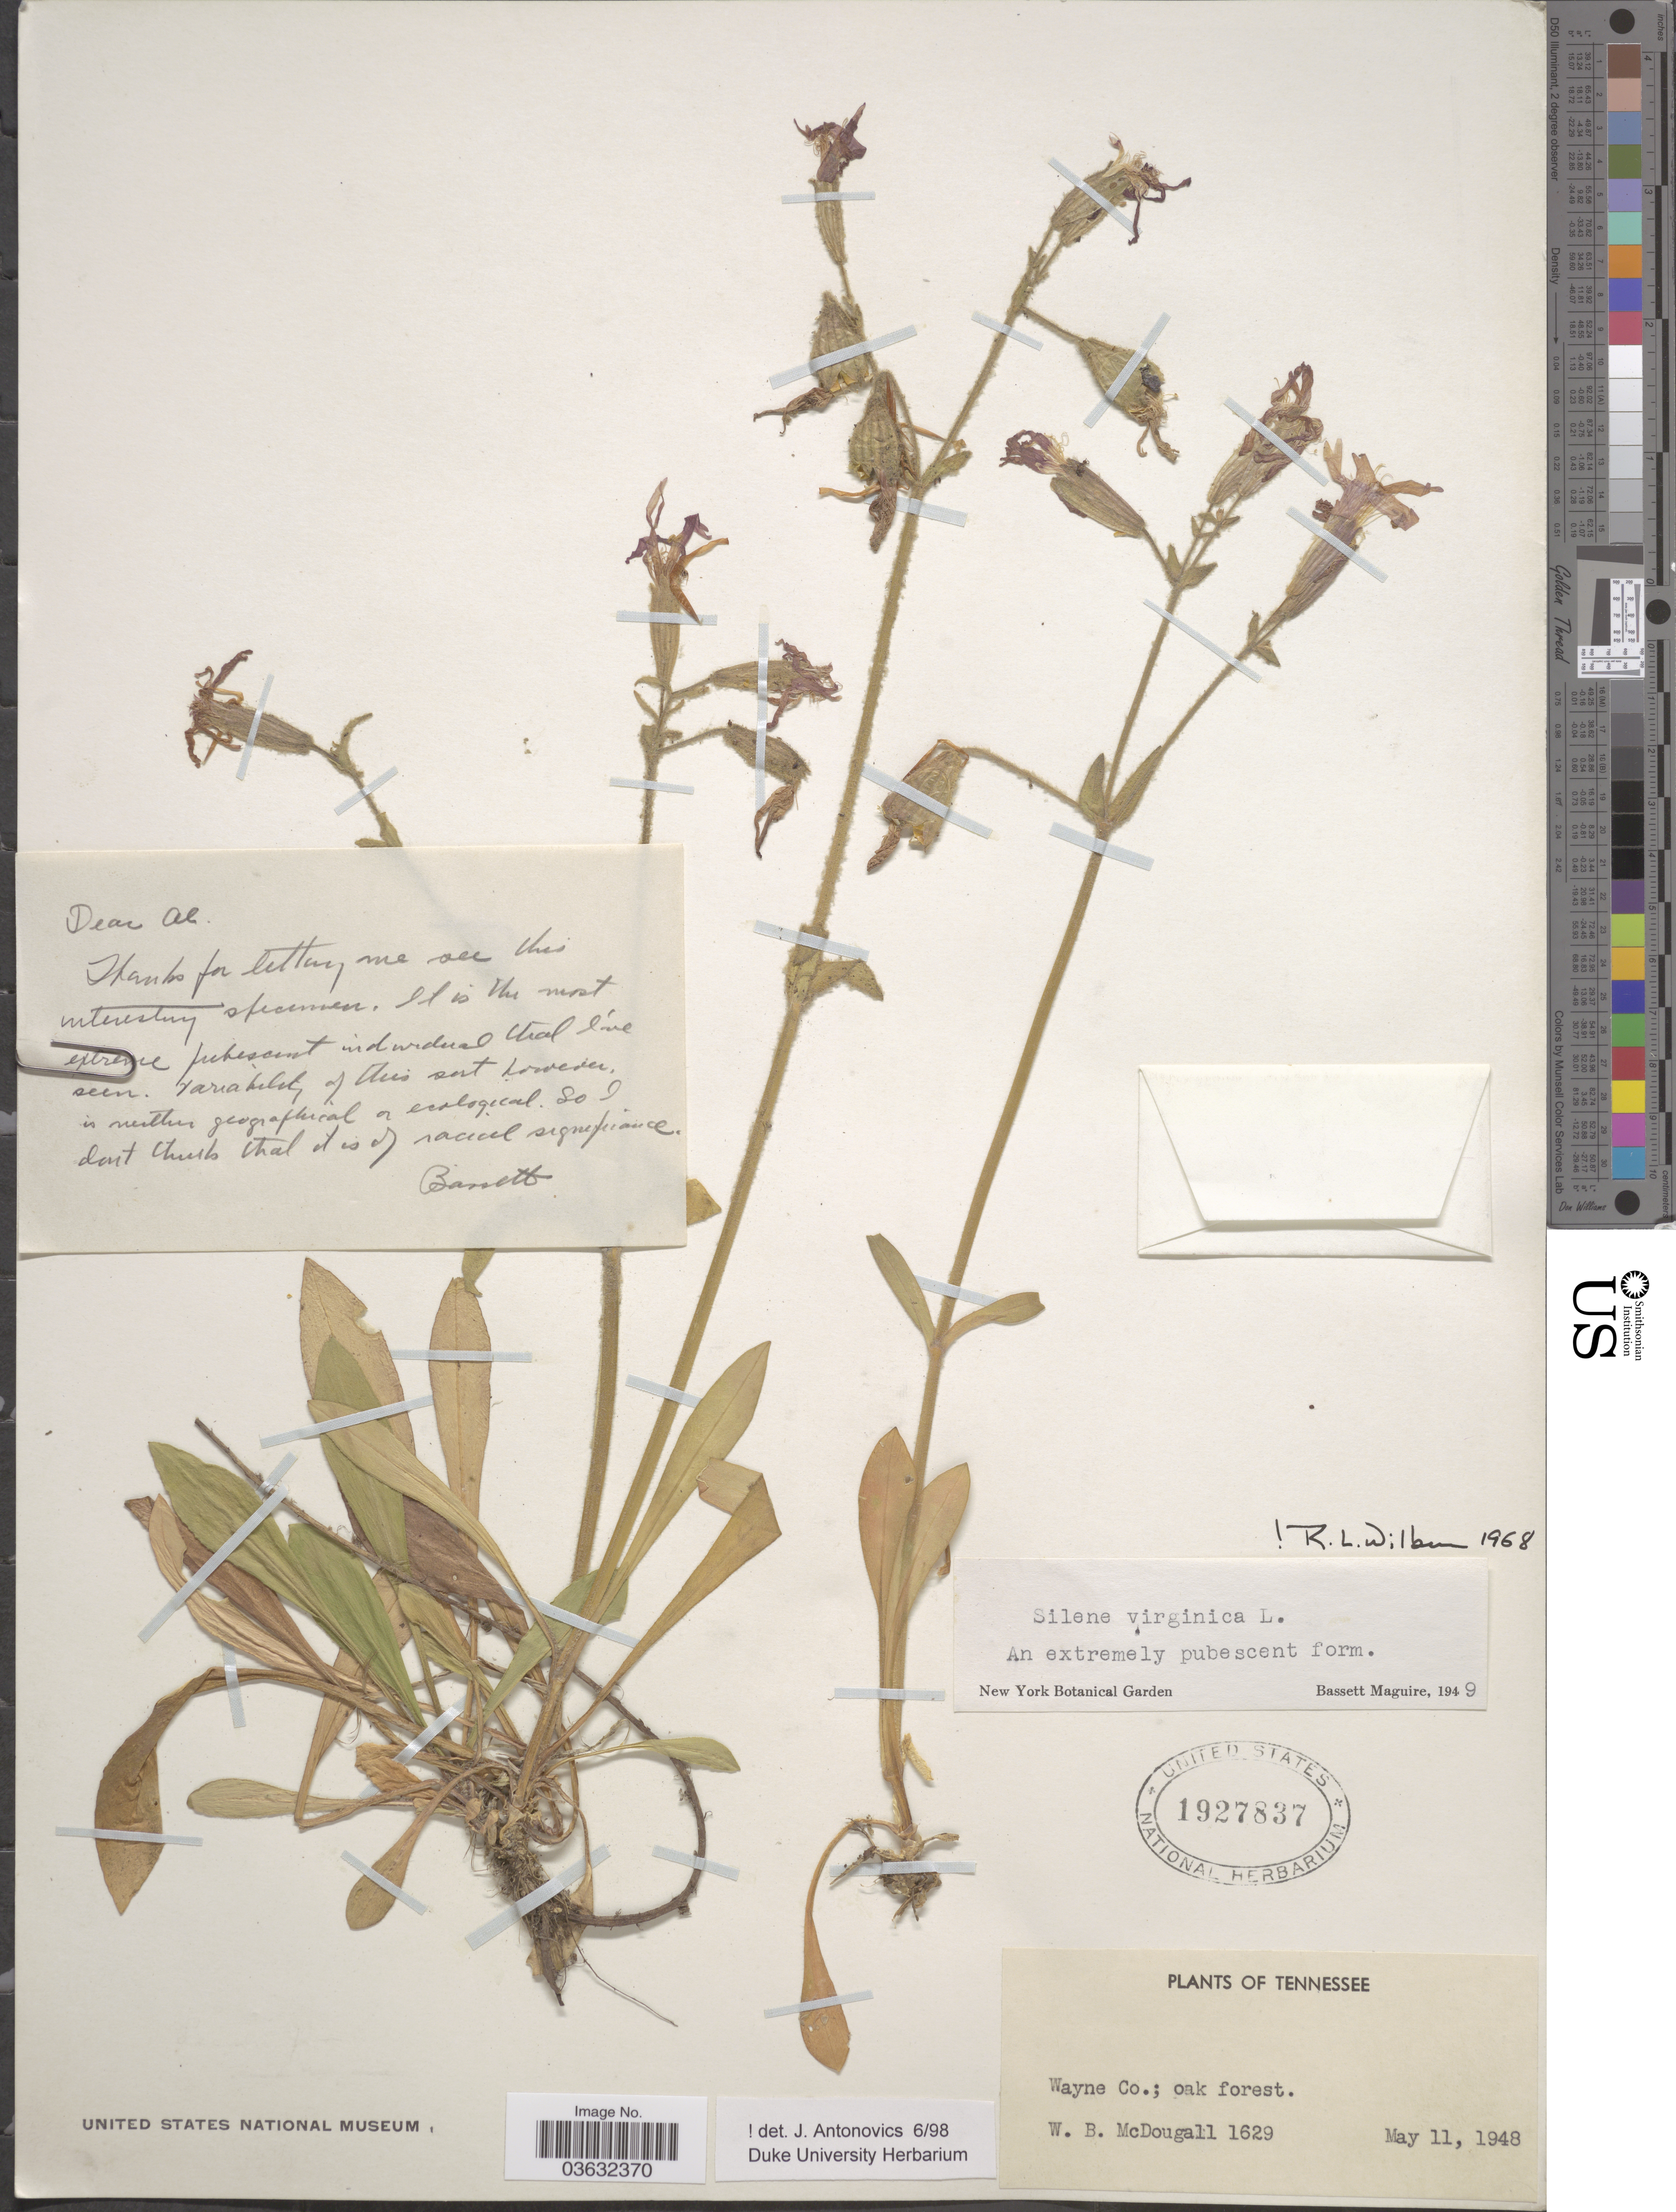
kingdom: Plantae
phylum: Tracheophyta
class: Magnoliopsida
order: Caryophyllales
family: Caryophyllaceae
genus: Silene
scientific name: Silene virginica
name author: L.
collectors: W. B. McDougall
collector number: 1629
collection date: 1948-05-11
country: United States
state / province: Tennessee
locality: Wayne Co.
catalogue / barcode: US 1927837